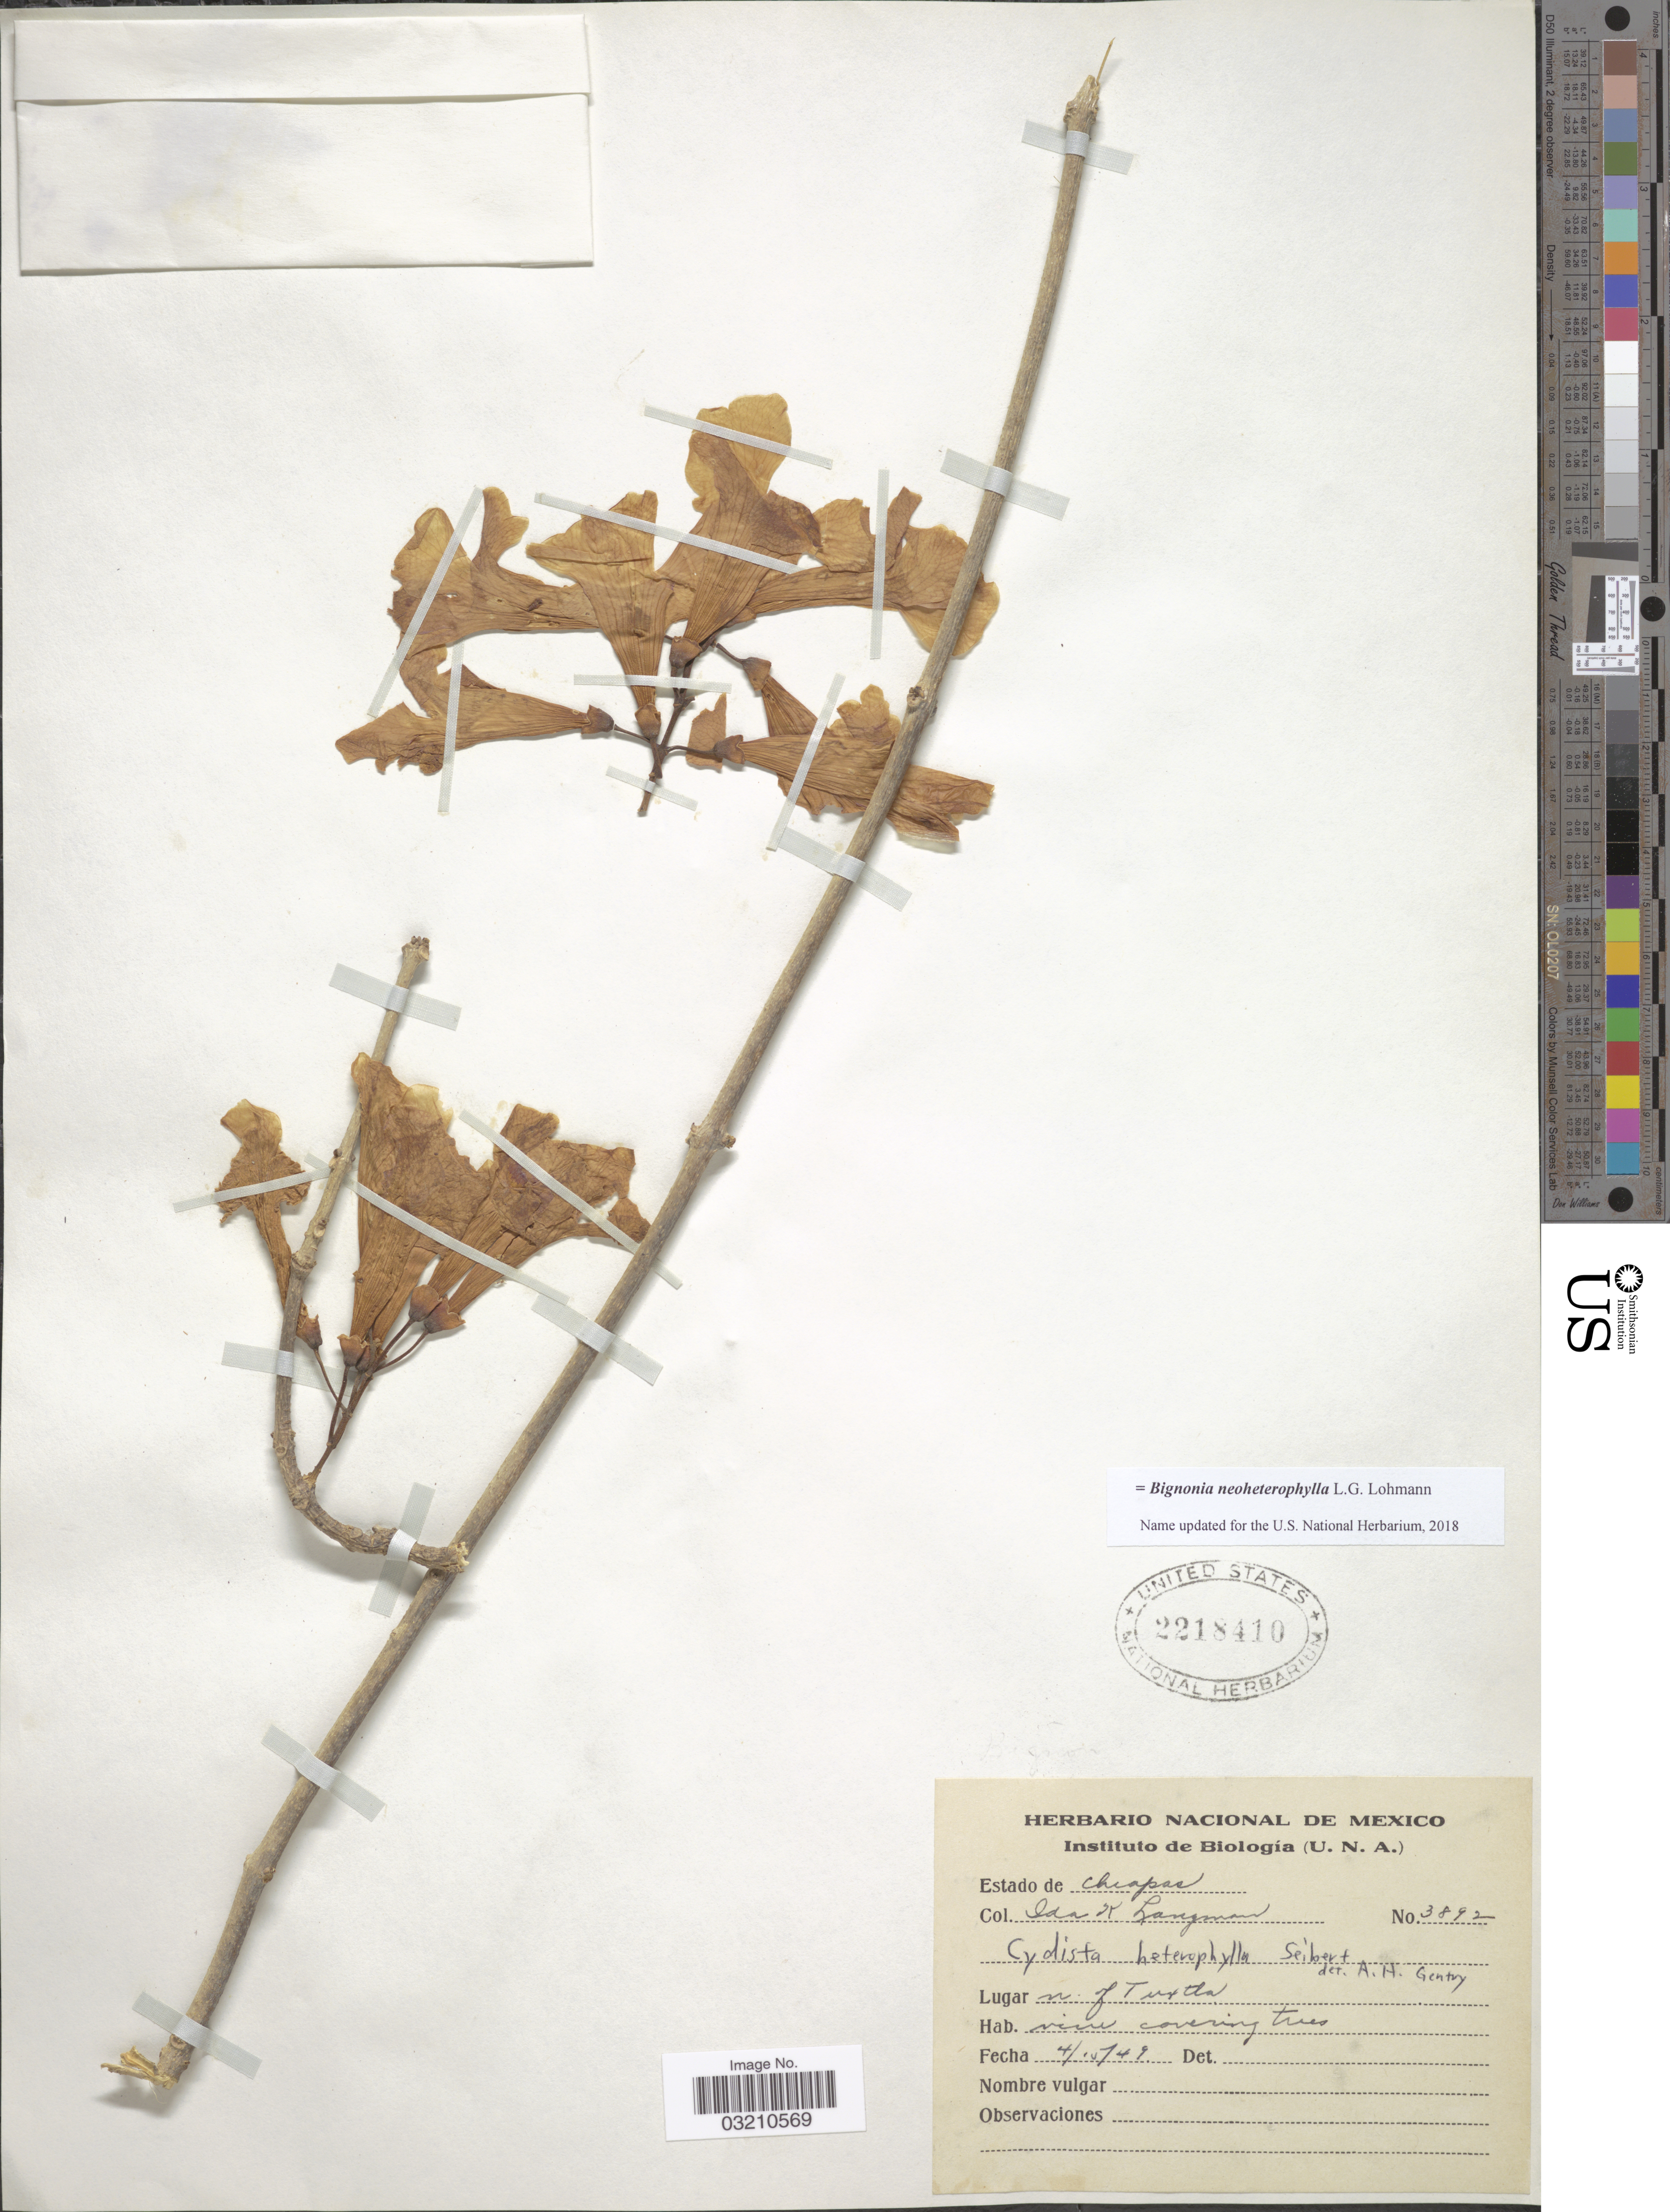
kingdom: Plantae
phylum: Tracheophyta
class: Magnoliopsida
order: Lamiales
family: Bignoniaceae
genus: Bignonia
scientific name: Bignonia neoheterophylla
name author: L.G. Lohmann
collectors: I. K. Langman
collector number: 3892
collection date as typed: Transcribed d/m/y: 4/10/49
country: Mexico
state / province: Chiapas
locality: N. of Tuxtla.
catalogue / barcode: US 2218410